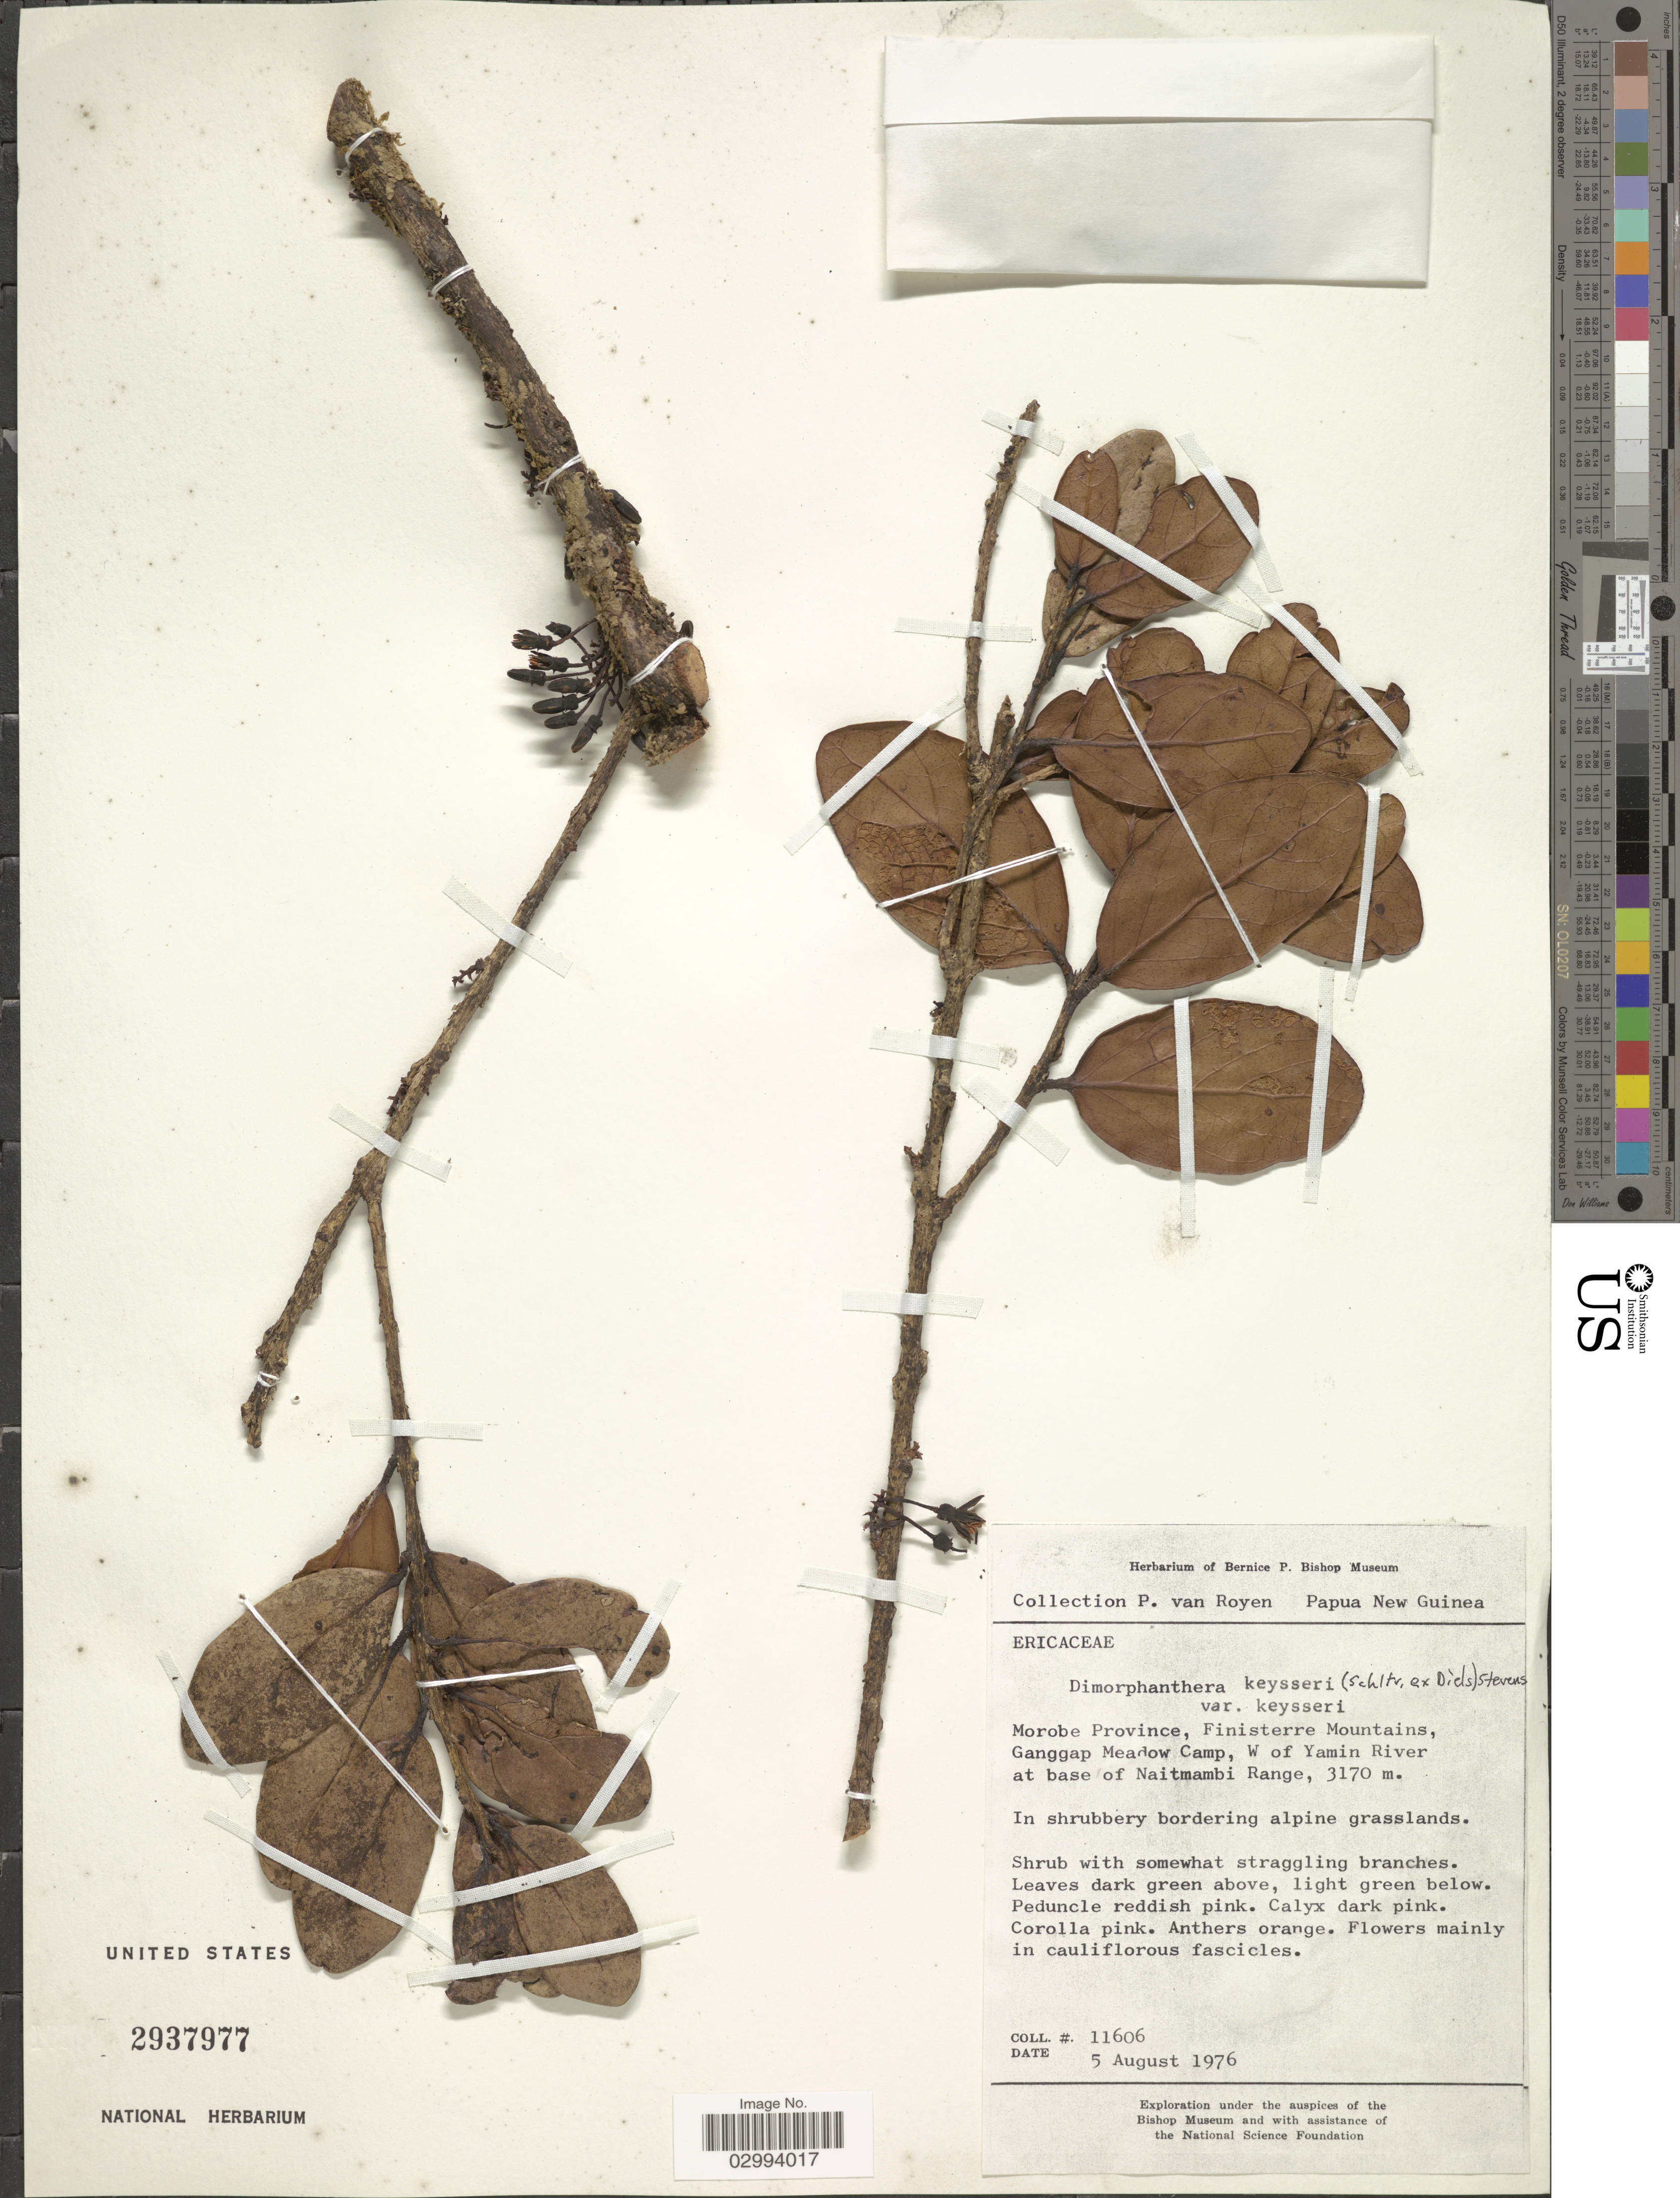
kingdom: Plantae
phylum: Tracheophyta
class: Magnoliopsida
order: Ericales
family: Ericaceae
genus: Dimorphanthera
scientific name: Dimorphanthera keysseri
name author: (Schltr. ex Diels) P.F. Stevens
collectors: P. van Royen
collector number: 11606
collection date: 1976-08-05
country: Papua New Guinea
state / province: Morobe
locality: Finisterre Mountains, Ganggap Meadow Camp, W of Yamin River at base of Naitmambi Range.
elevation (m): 3170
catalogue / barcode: US 2937977